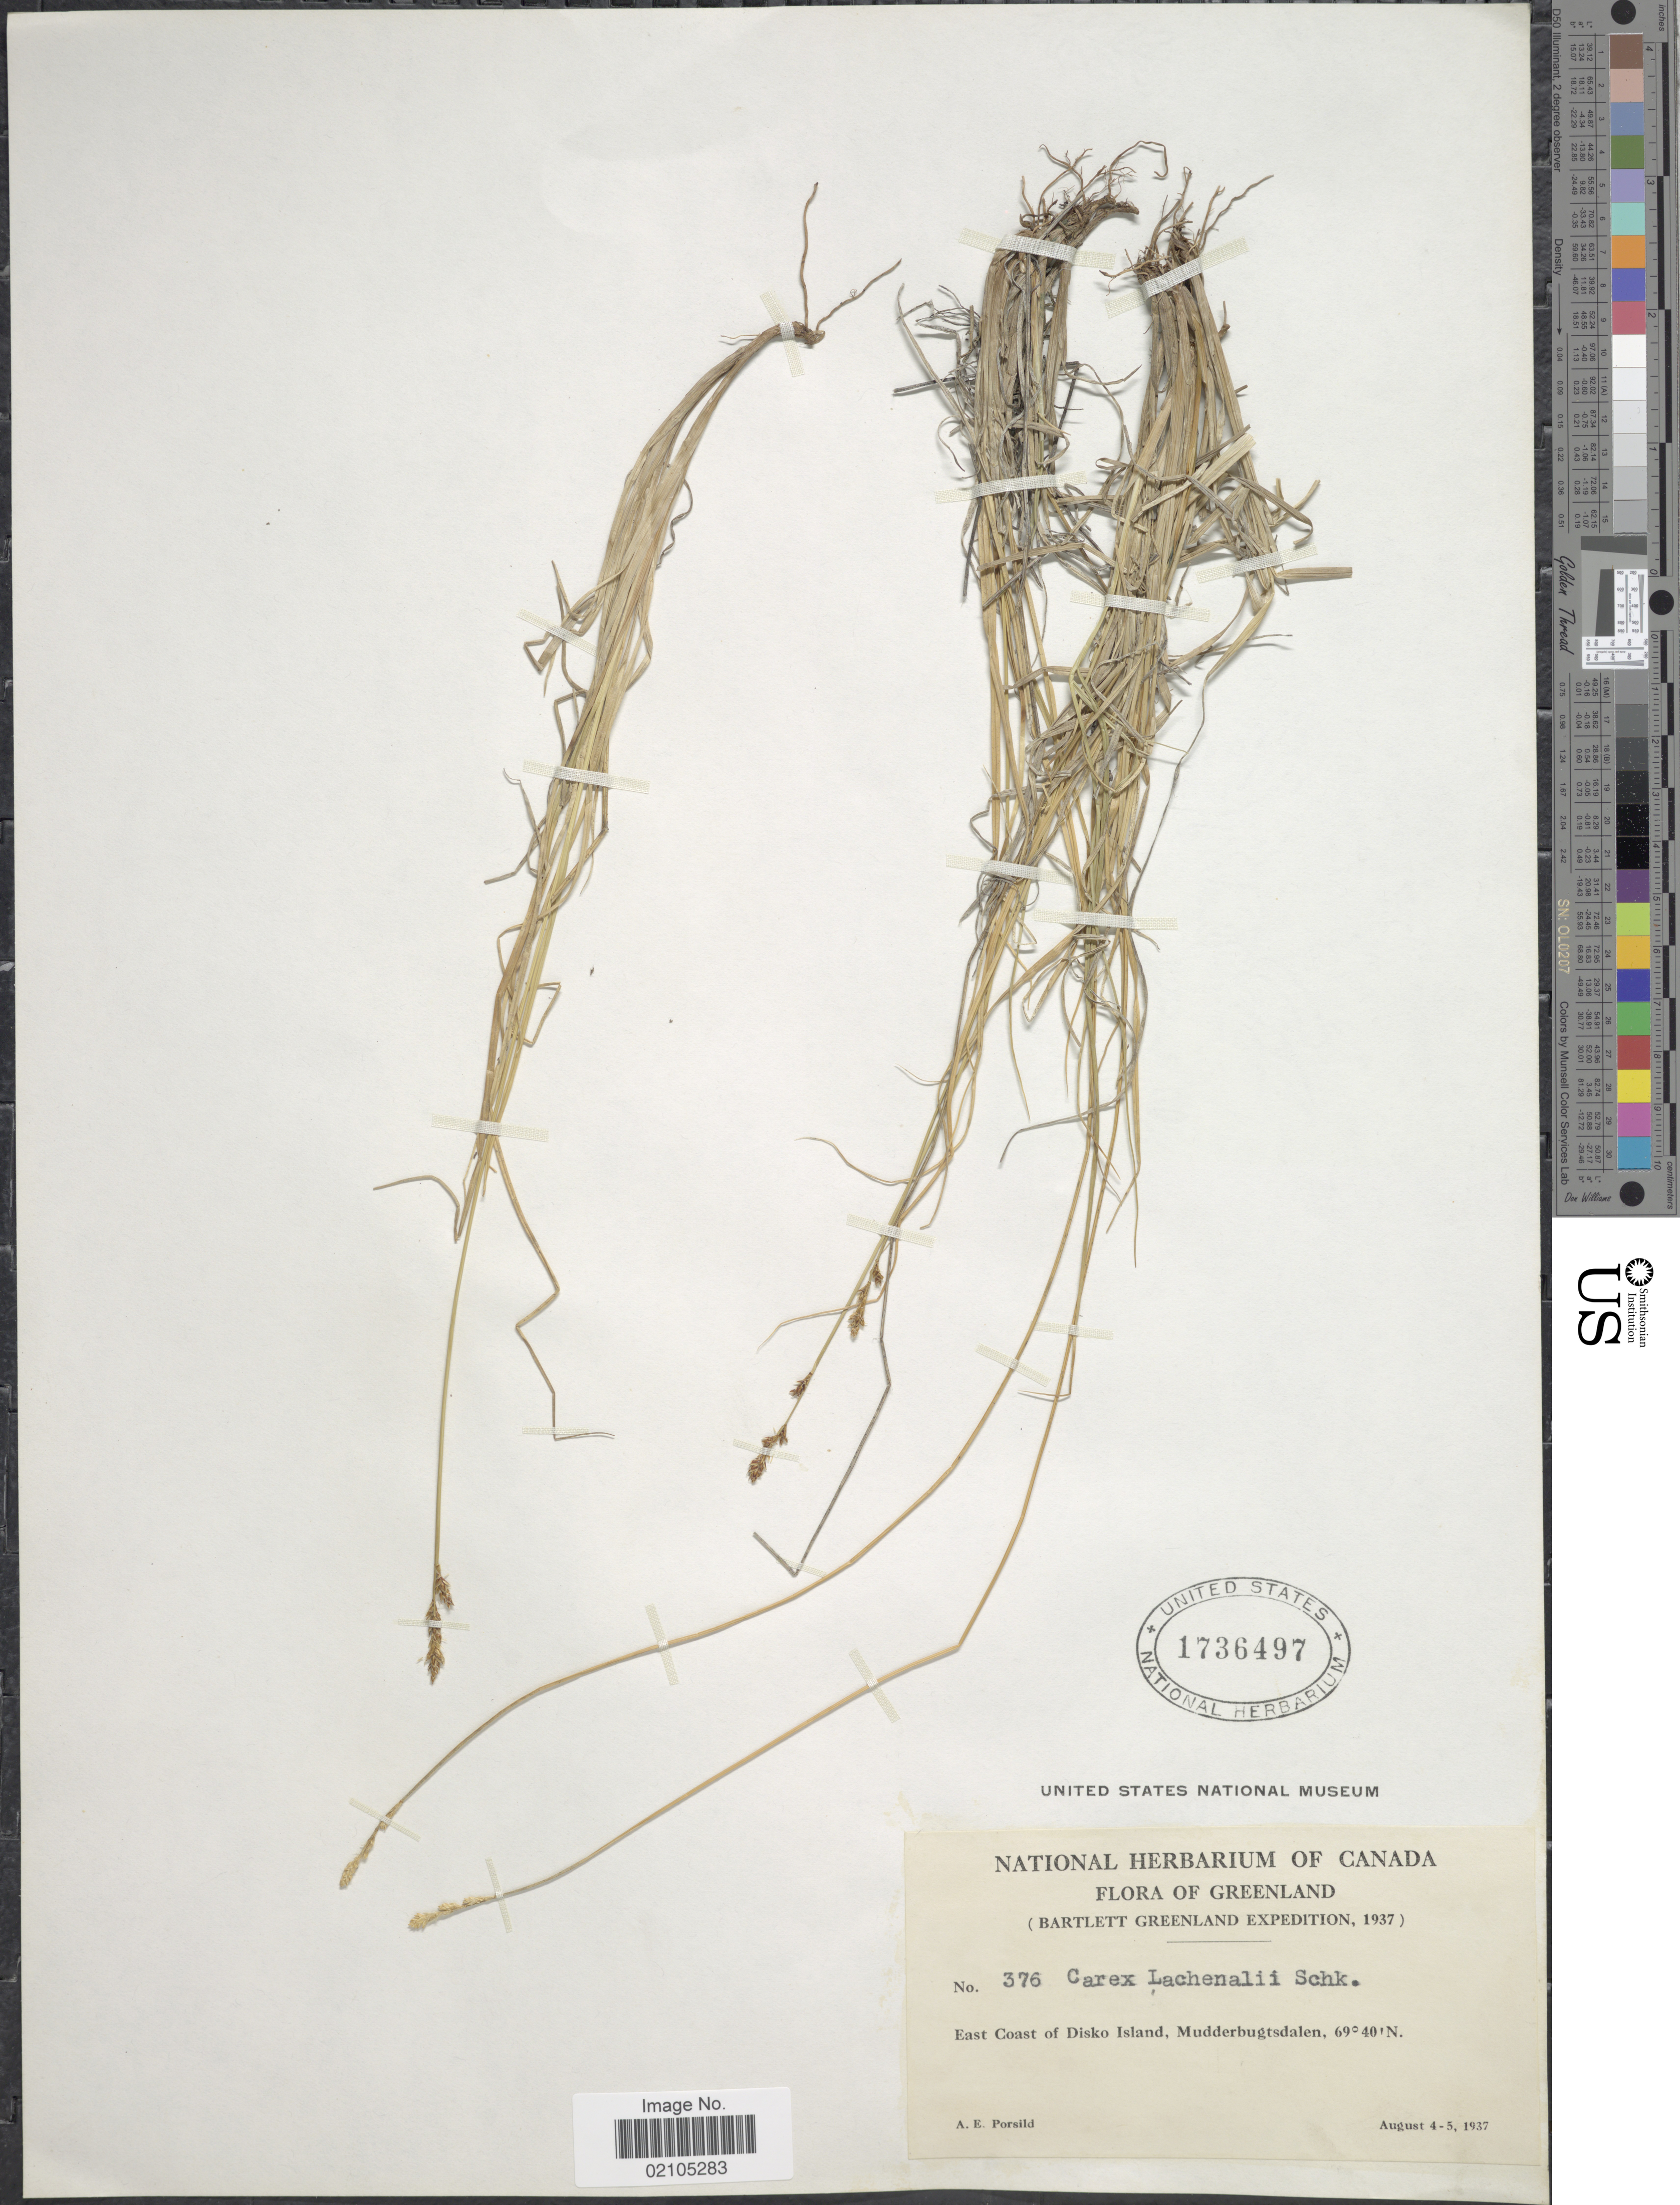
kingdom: Plantae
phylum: Tracheophyta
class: Liliopsida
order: Poales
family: Cyperaceae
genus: Carex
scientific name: Carex lachenalii subsp. lachenalii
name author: Schkuhr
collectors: A. E. Porsild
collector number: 376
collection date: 1937-08-05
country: Greenland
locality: East Coast of Disko Island, Mudderbugtsdalen.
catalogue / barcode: US 1736497